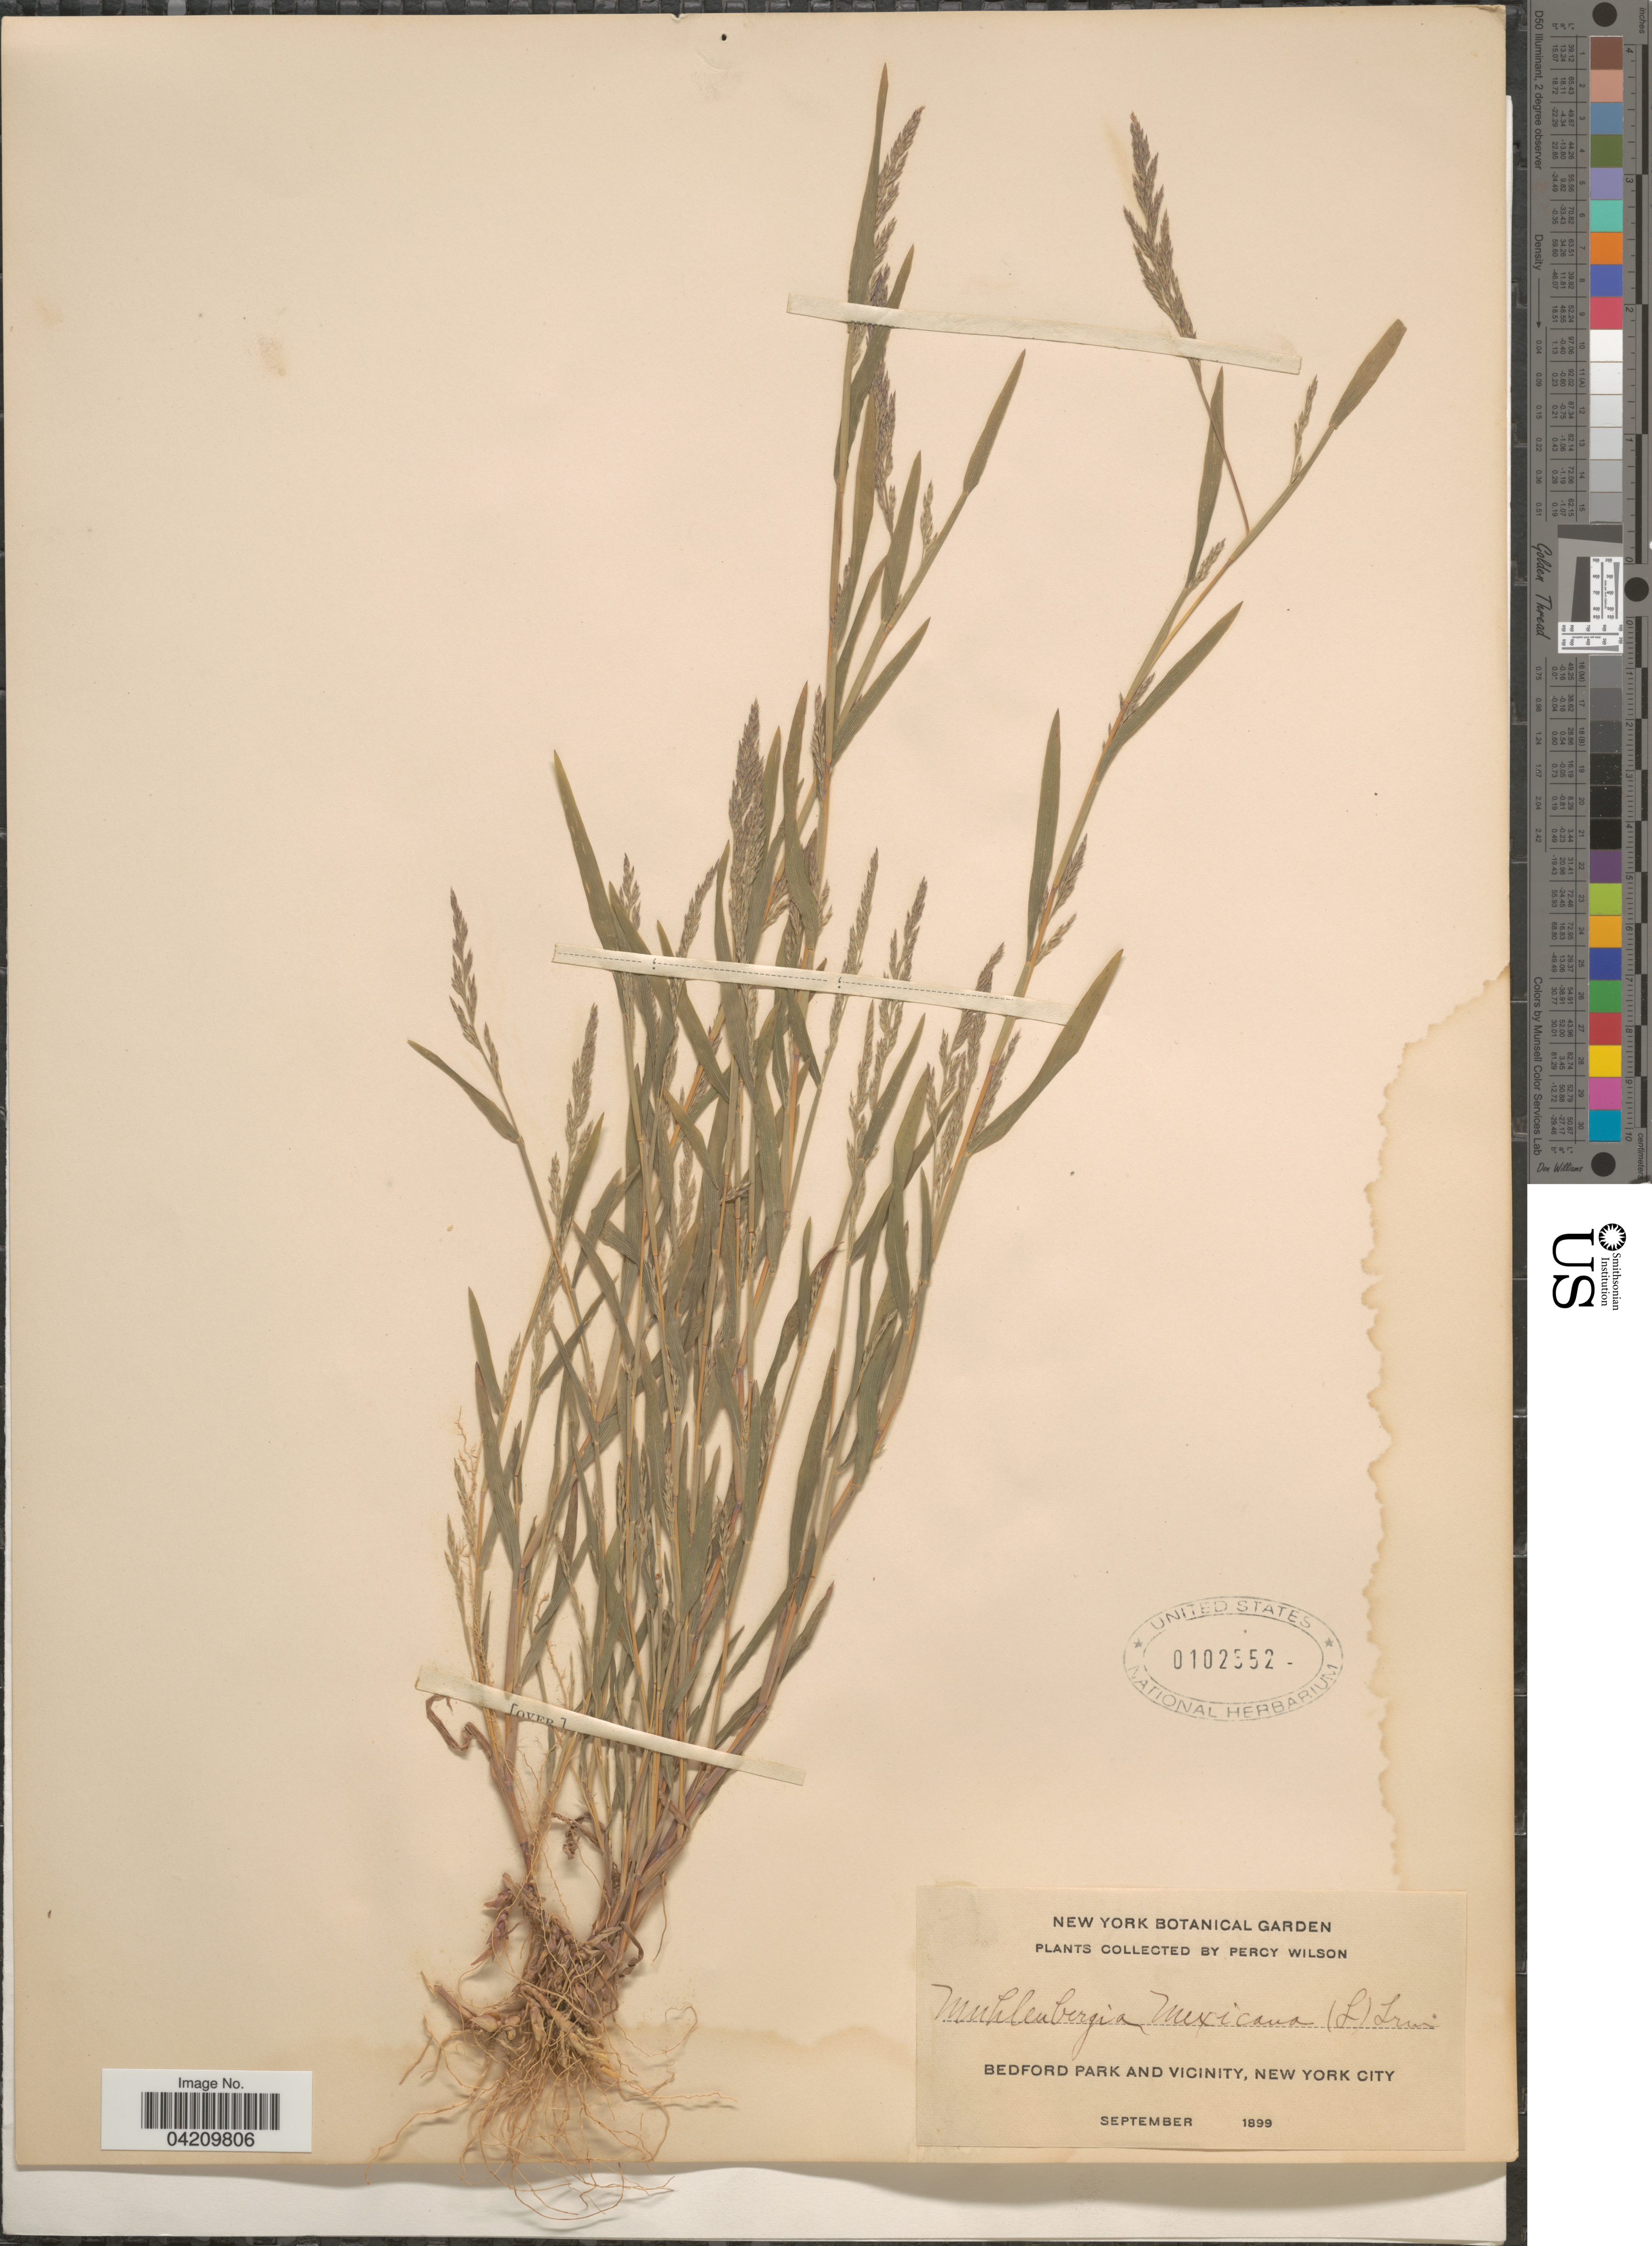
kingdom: Plantae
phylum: Tracheophyta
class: Liliopsida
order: Poales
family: Poaceae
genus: Muhlenbergia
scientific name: Muhlenbergia mexicana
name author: (L.) Trin.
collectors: P. Wilson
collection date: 1899-09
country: United States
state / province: New York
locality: Bedford Park and Vicinity, New York City.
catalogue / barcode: US 102552